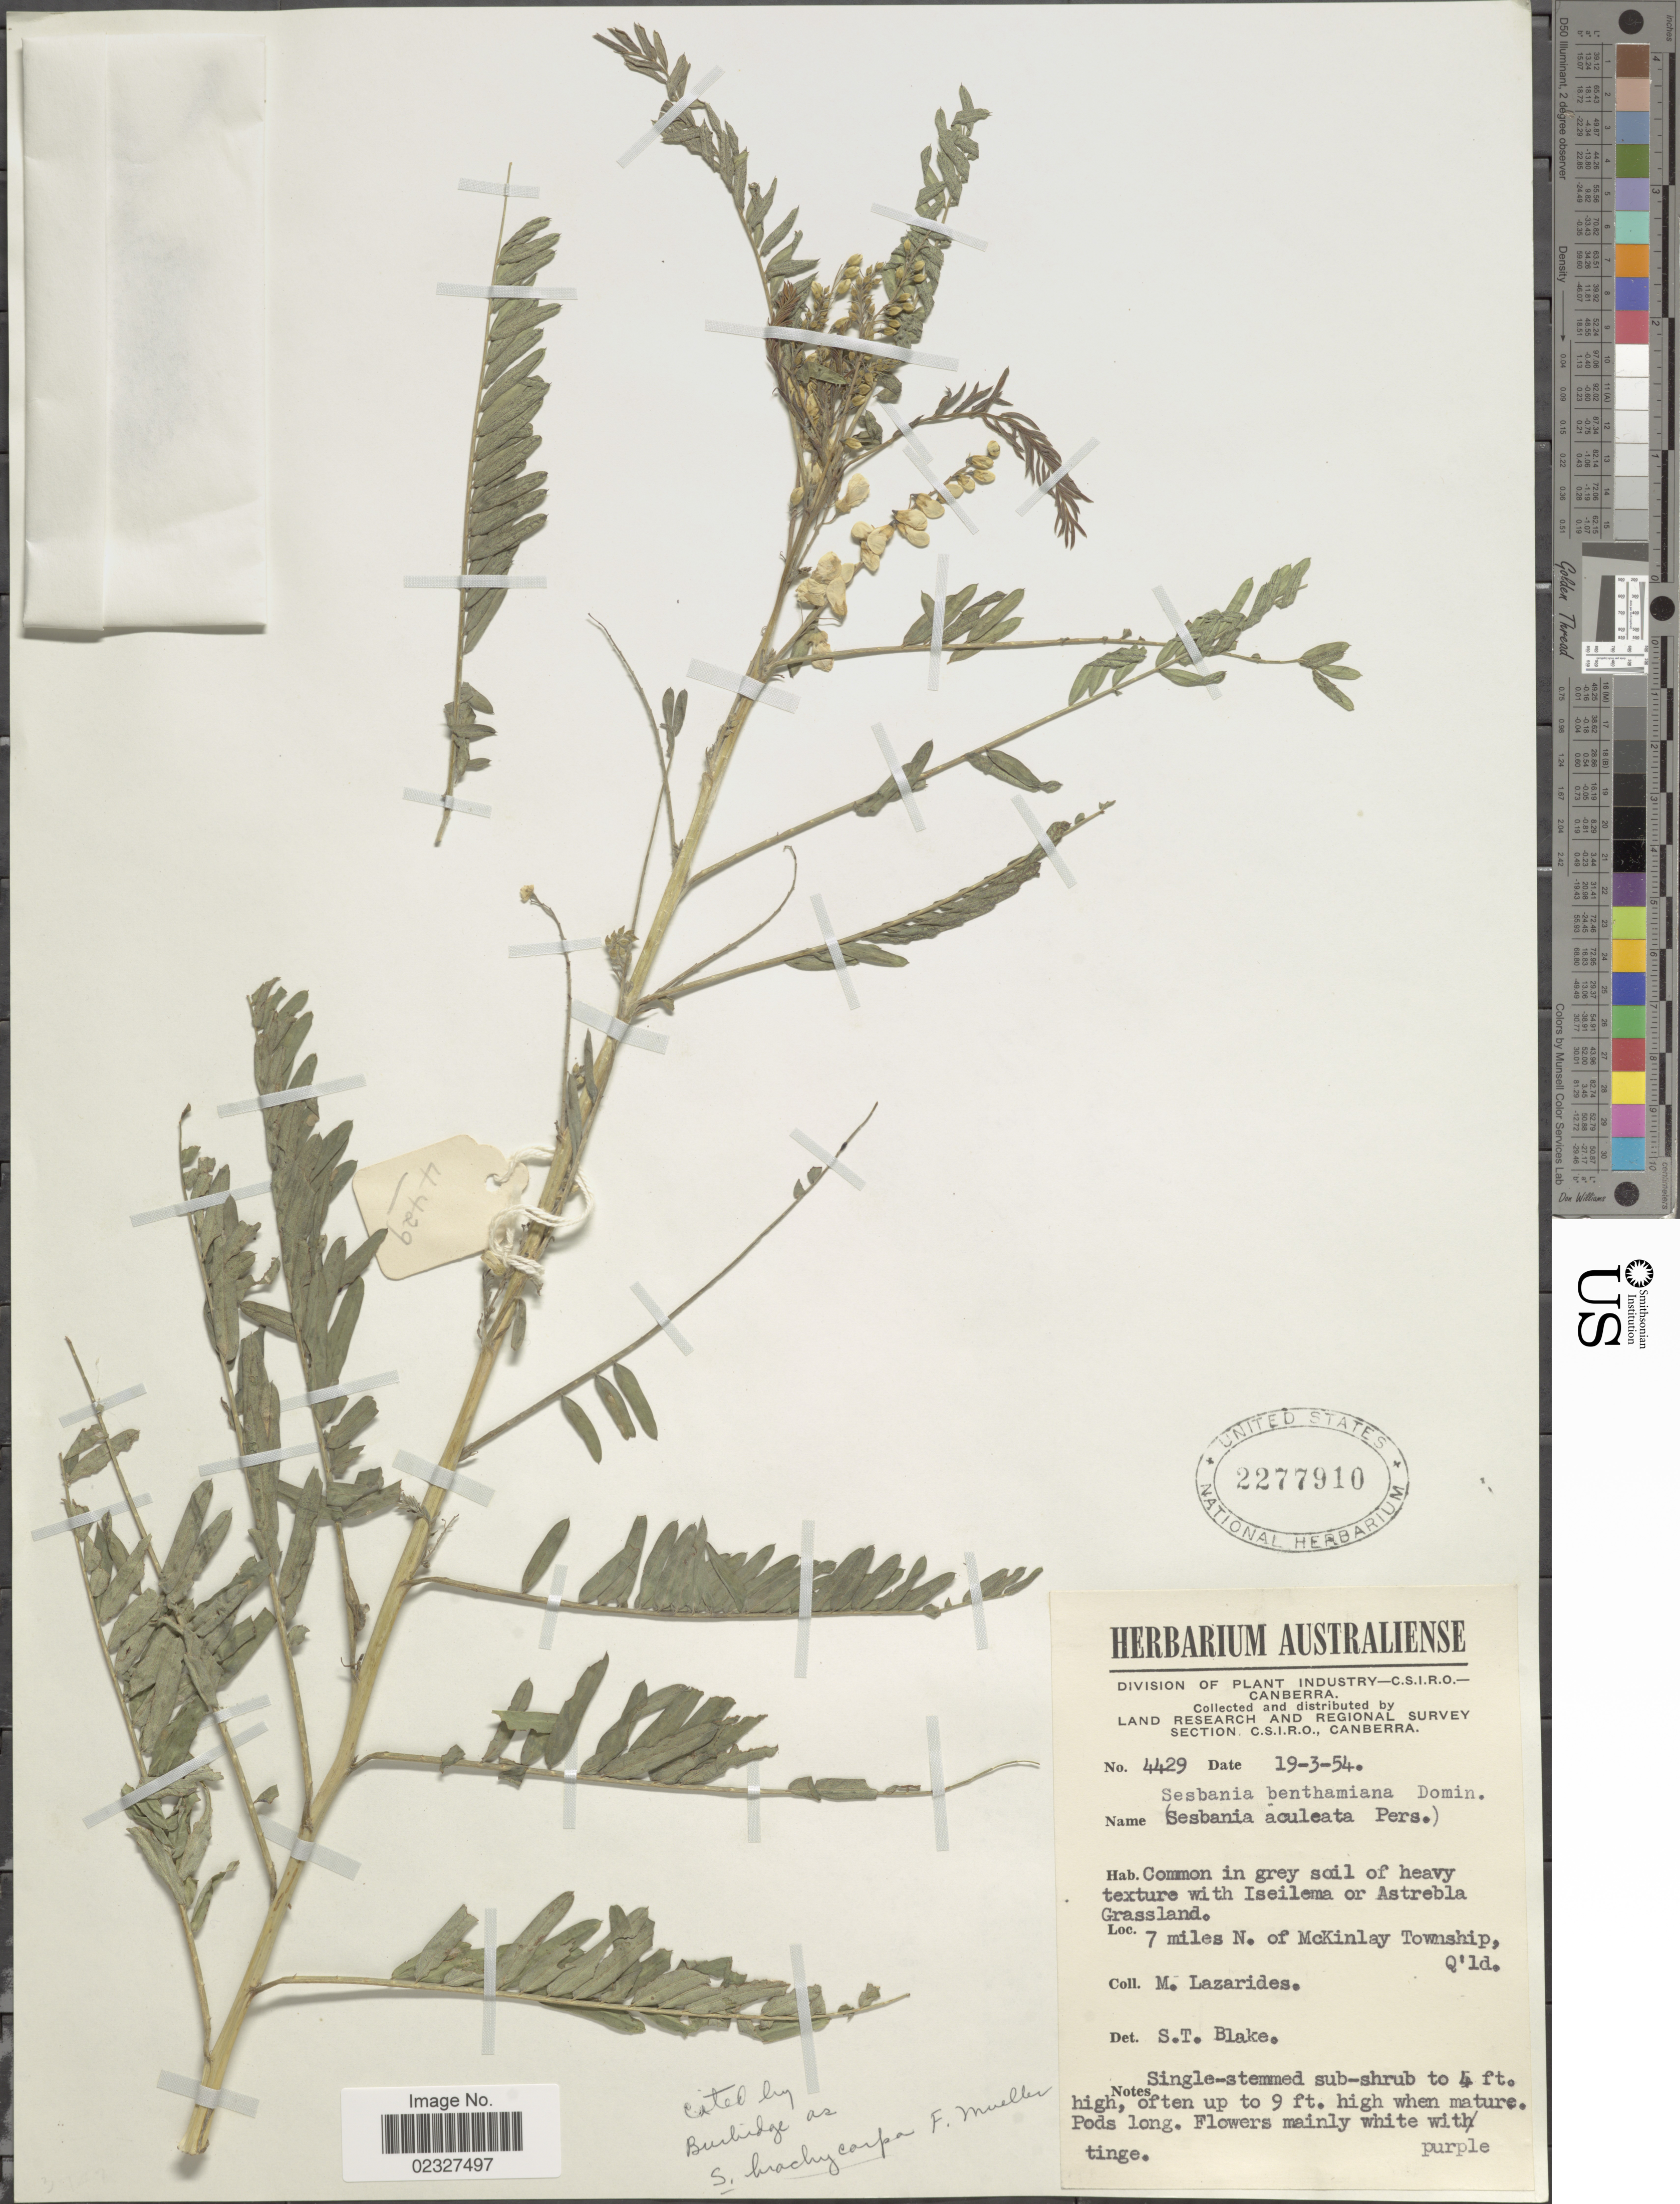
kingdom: Plantae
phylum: Tracheophyta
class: Magnoliopsida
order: Fabales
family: Fabaceae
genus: Sesbania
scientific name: Sesbania brachycarpa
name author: F. Muell.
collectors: M. Lazarides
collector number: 4429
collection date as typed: Transcribed d/m/y: 19/3/54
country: Australia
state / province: Queensland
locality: Common in grey soil of heavy texture with Iseilema or Atrebla Grassland, 7 miles N. of McKinley Township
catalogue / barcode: US 2277910